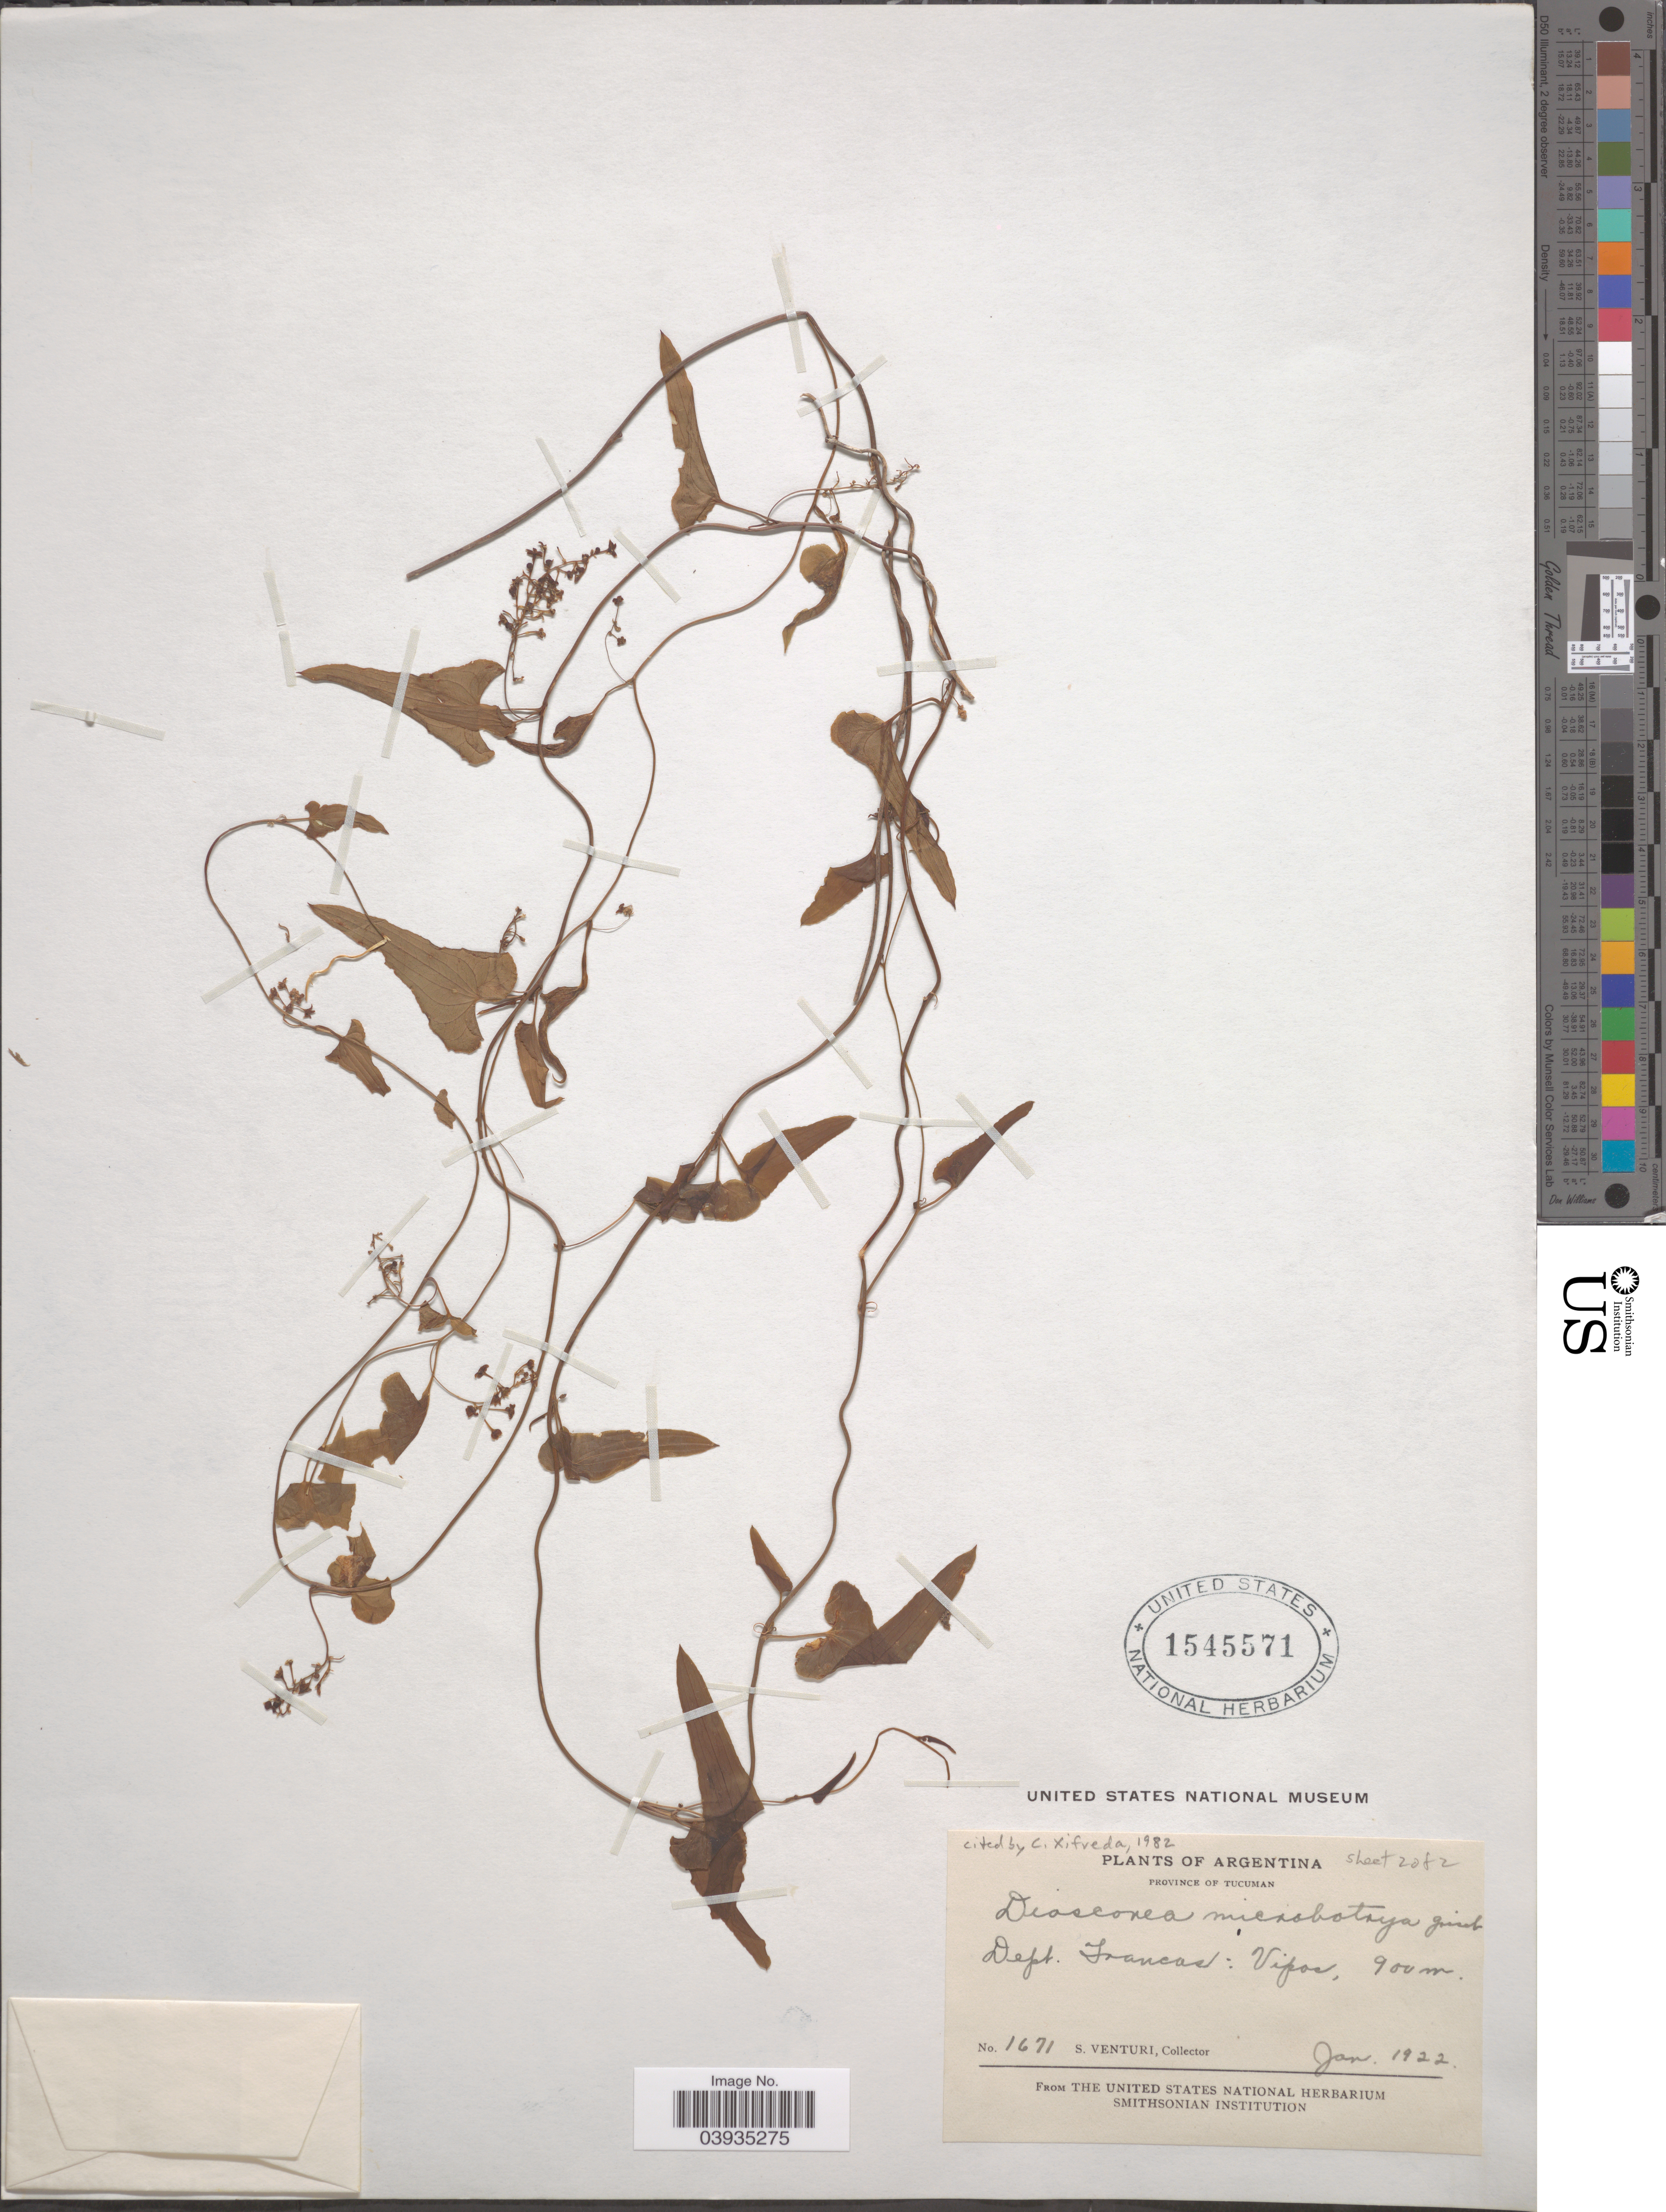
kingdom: Plantae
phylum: Tracheophyta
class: Liliopsida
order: Dioscoreales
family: Dioscoreaceae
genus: Dioscorea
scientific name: Dioscorea microbotrya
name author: Griseb.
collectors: S. Venturi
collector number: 1671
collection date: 1922-01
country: Argentina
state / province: Tucuman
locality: Dept. Trancas: Vipos.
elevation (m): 900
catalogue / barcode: US 1545571